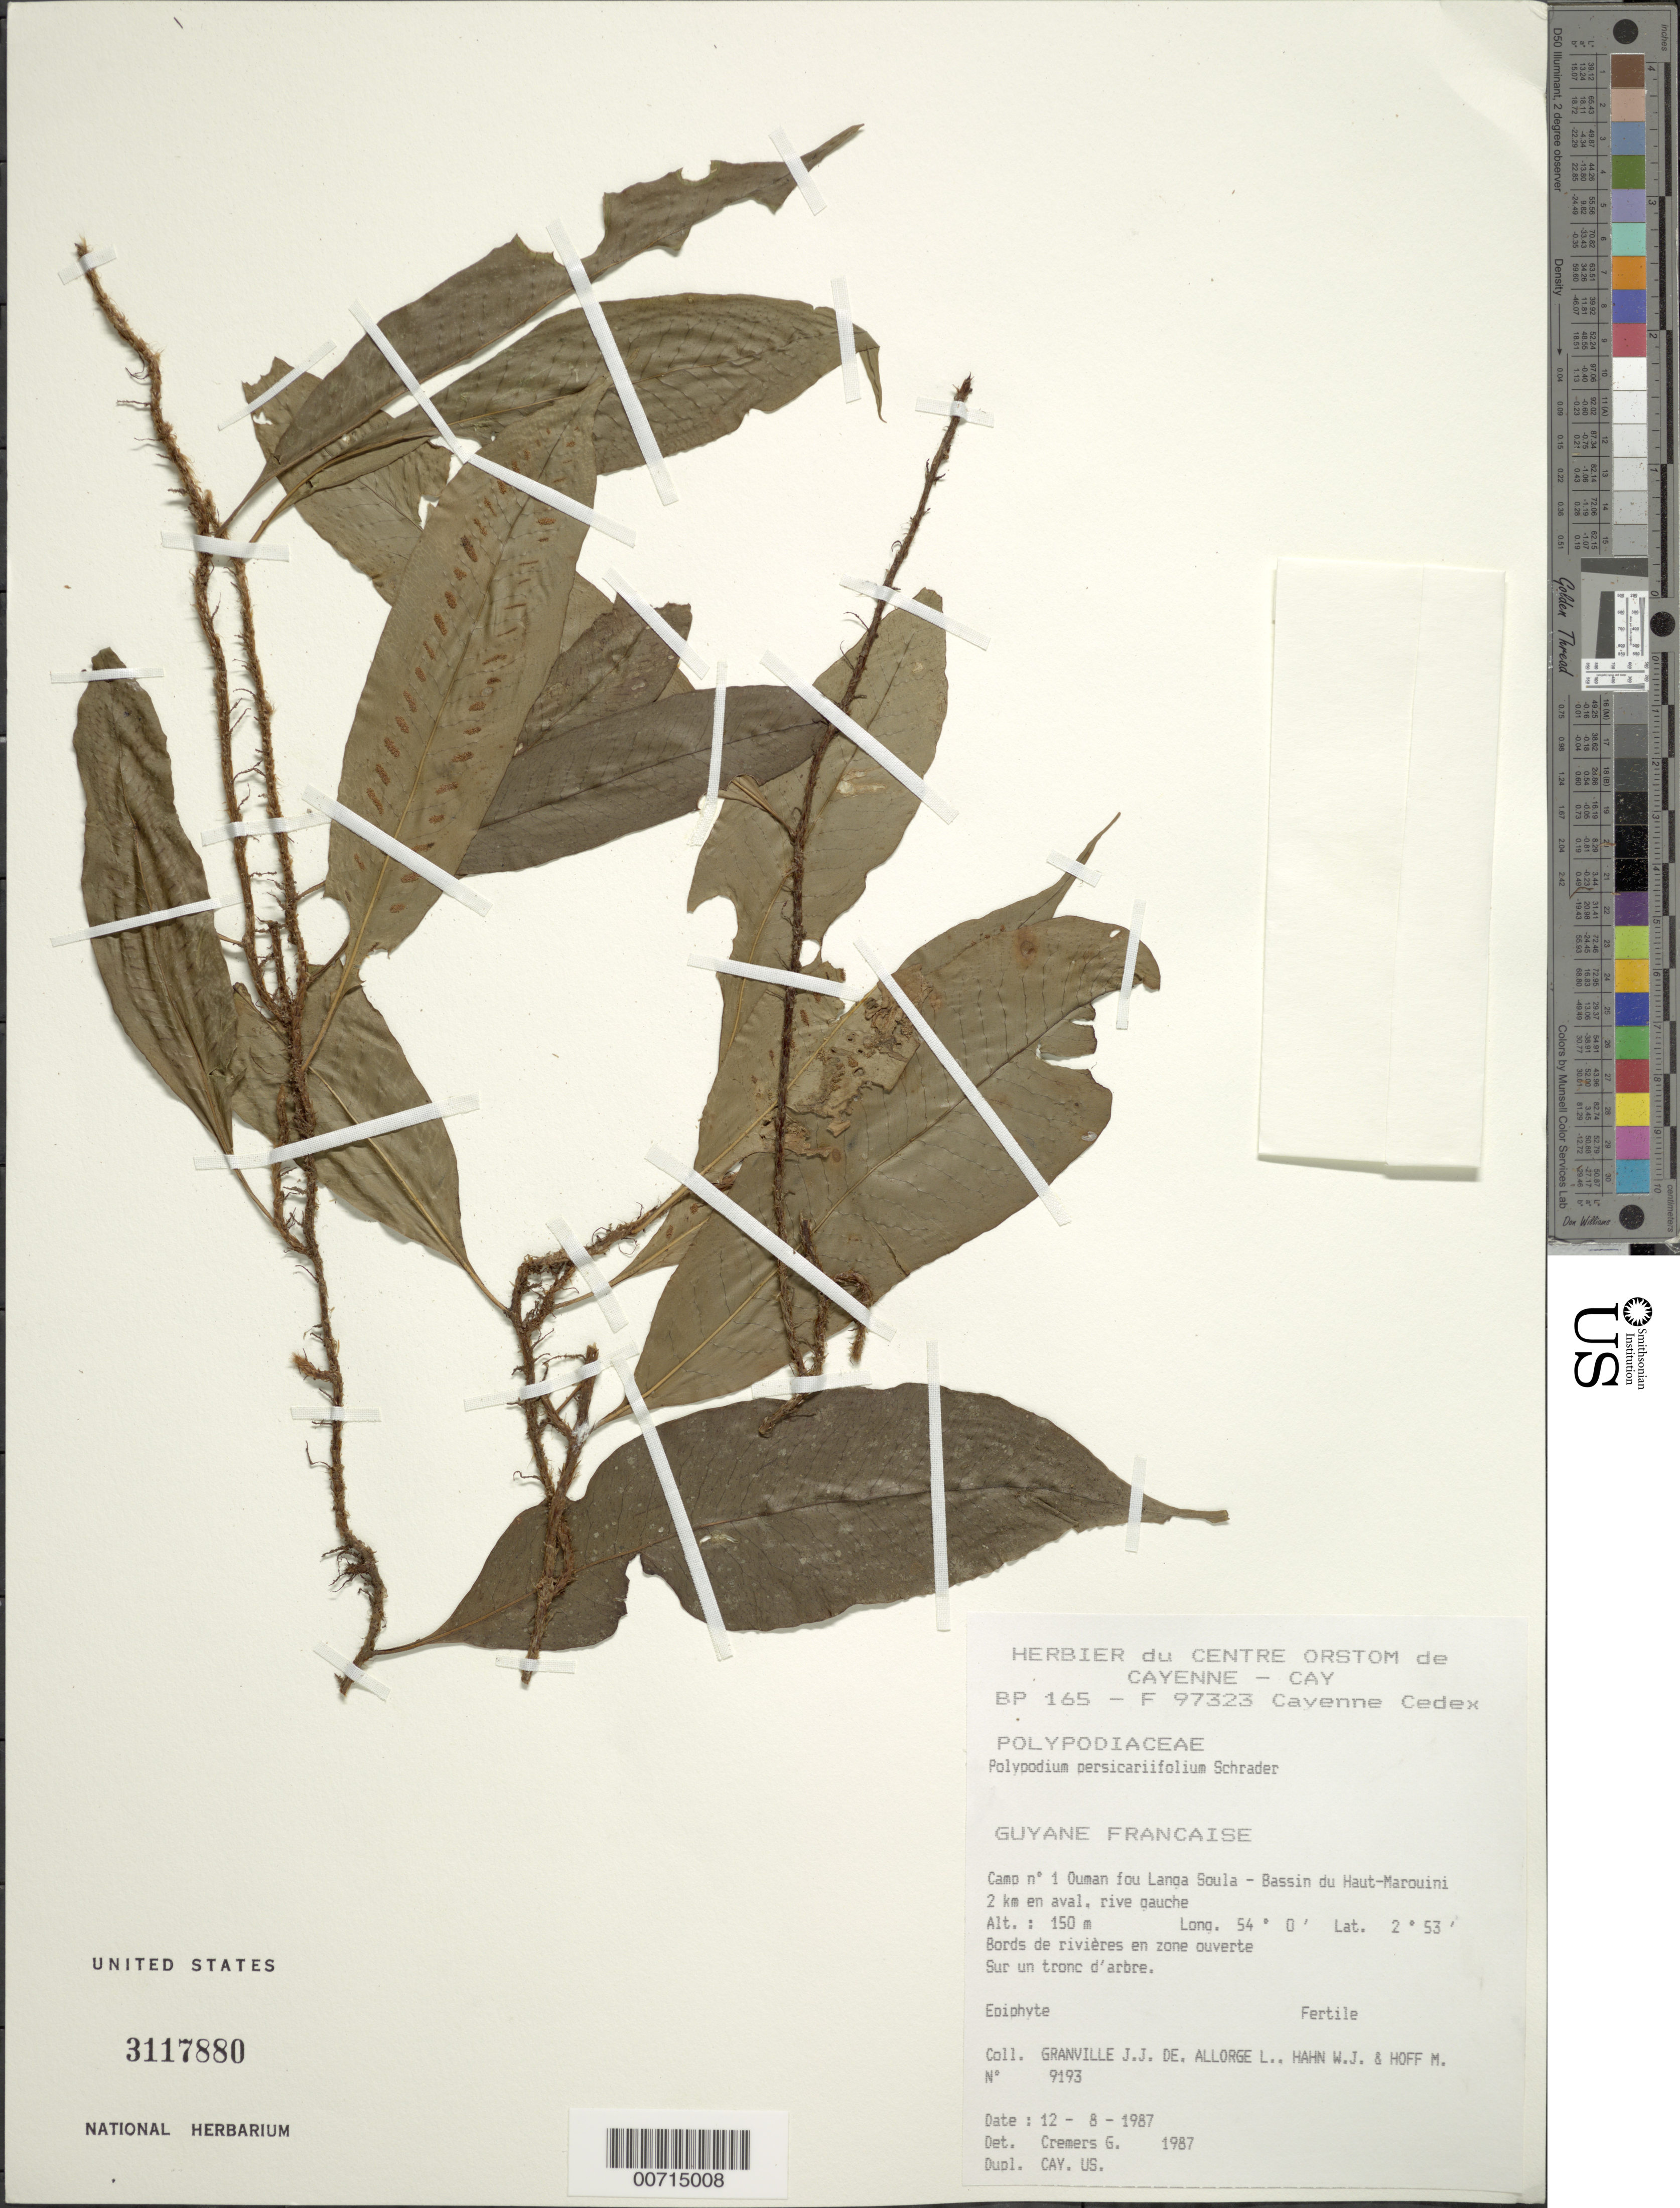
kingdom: Plantae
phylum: Tracheophyta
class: Polypodiopsida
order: Polypodiales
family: Polypodiaceae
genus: Microgramma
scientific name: Microgramma persicariifolia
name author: (Schrad.) C. Presl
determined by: Cremers, Georges A.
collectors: J.-J. de Granville, L. Allorge, W. J. Hahn & M. Hoff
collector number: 9193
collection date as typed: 12-Aug-87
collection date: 1987-08-12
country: French Guiana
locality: Camp #1, Ouman fou Langa Soula, Bassin du Haut-Marouini. 2 km en aval. Rive gauche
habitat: Along river, open area; on tree trunks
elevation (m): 150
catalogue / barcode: US 3117880